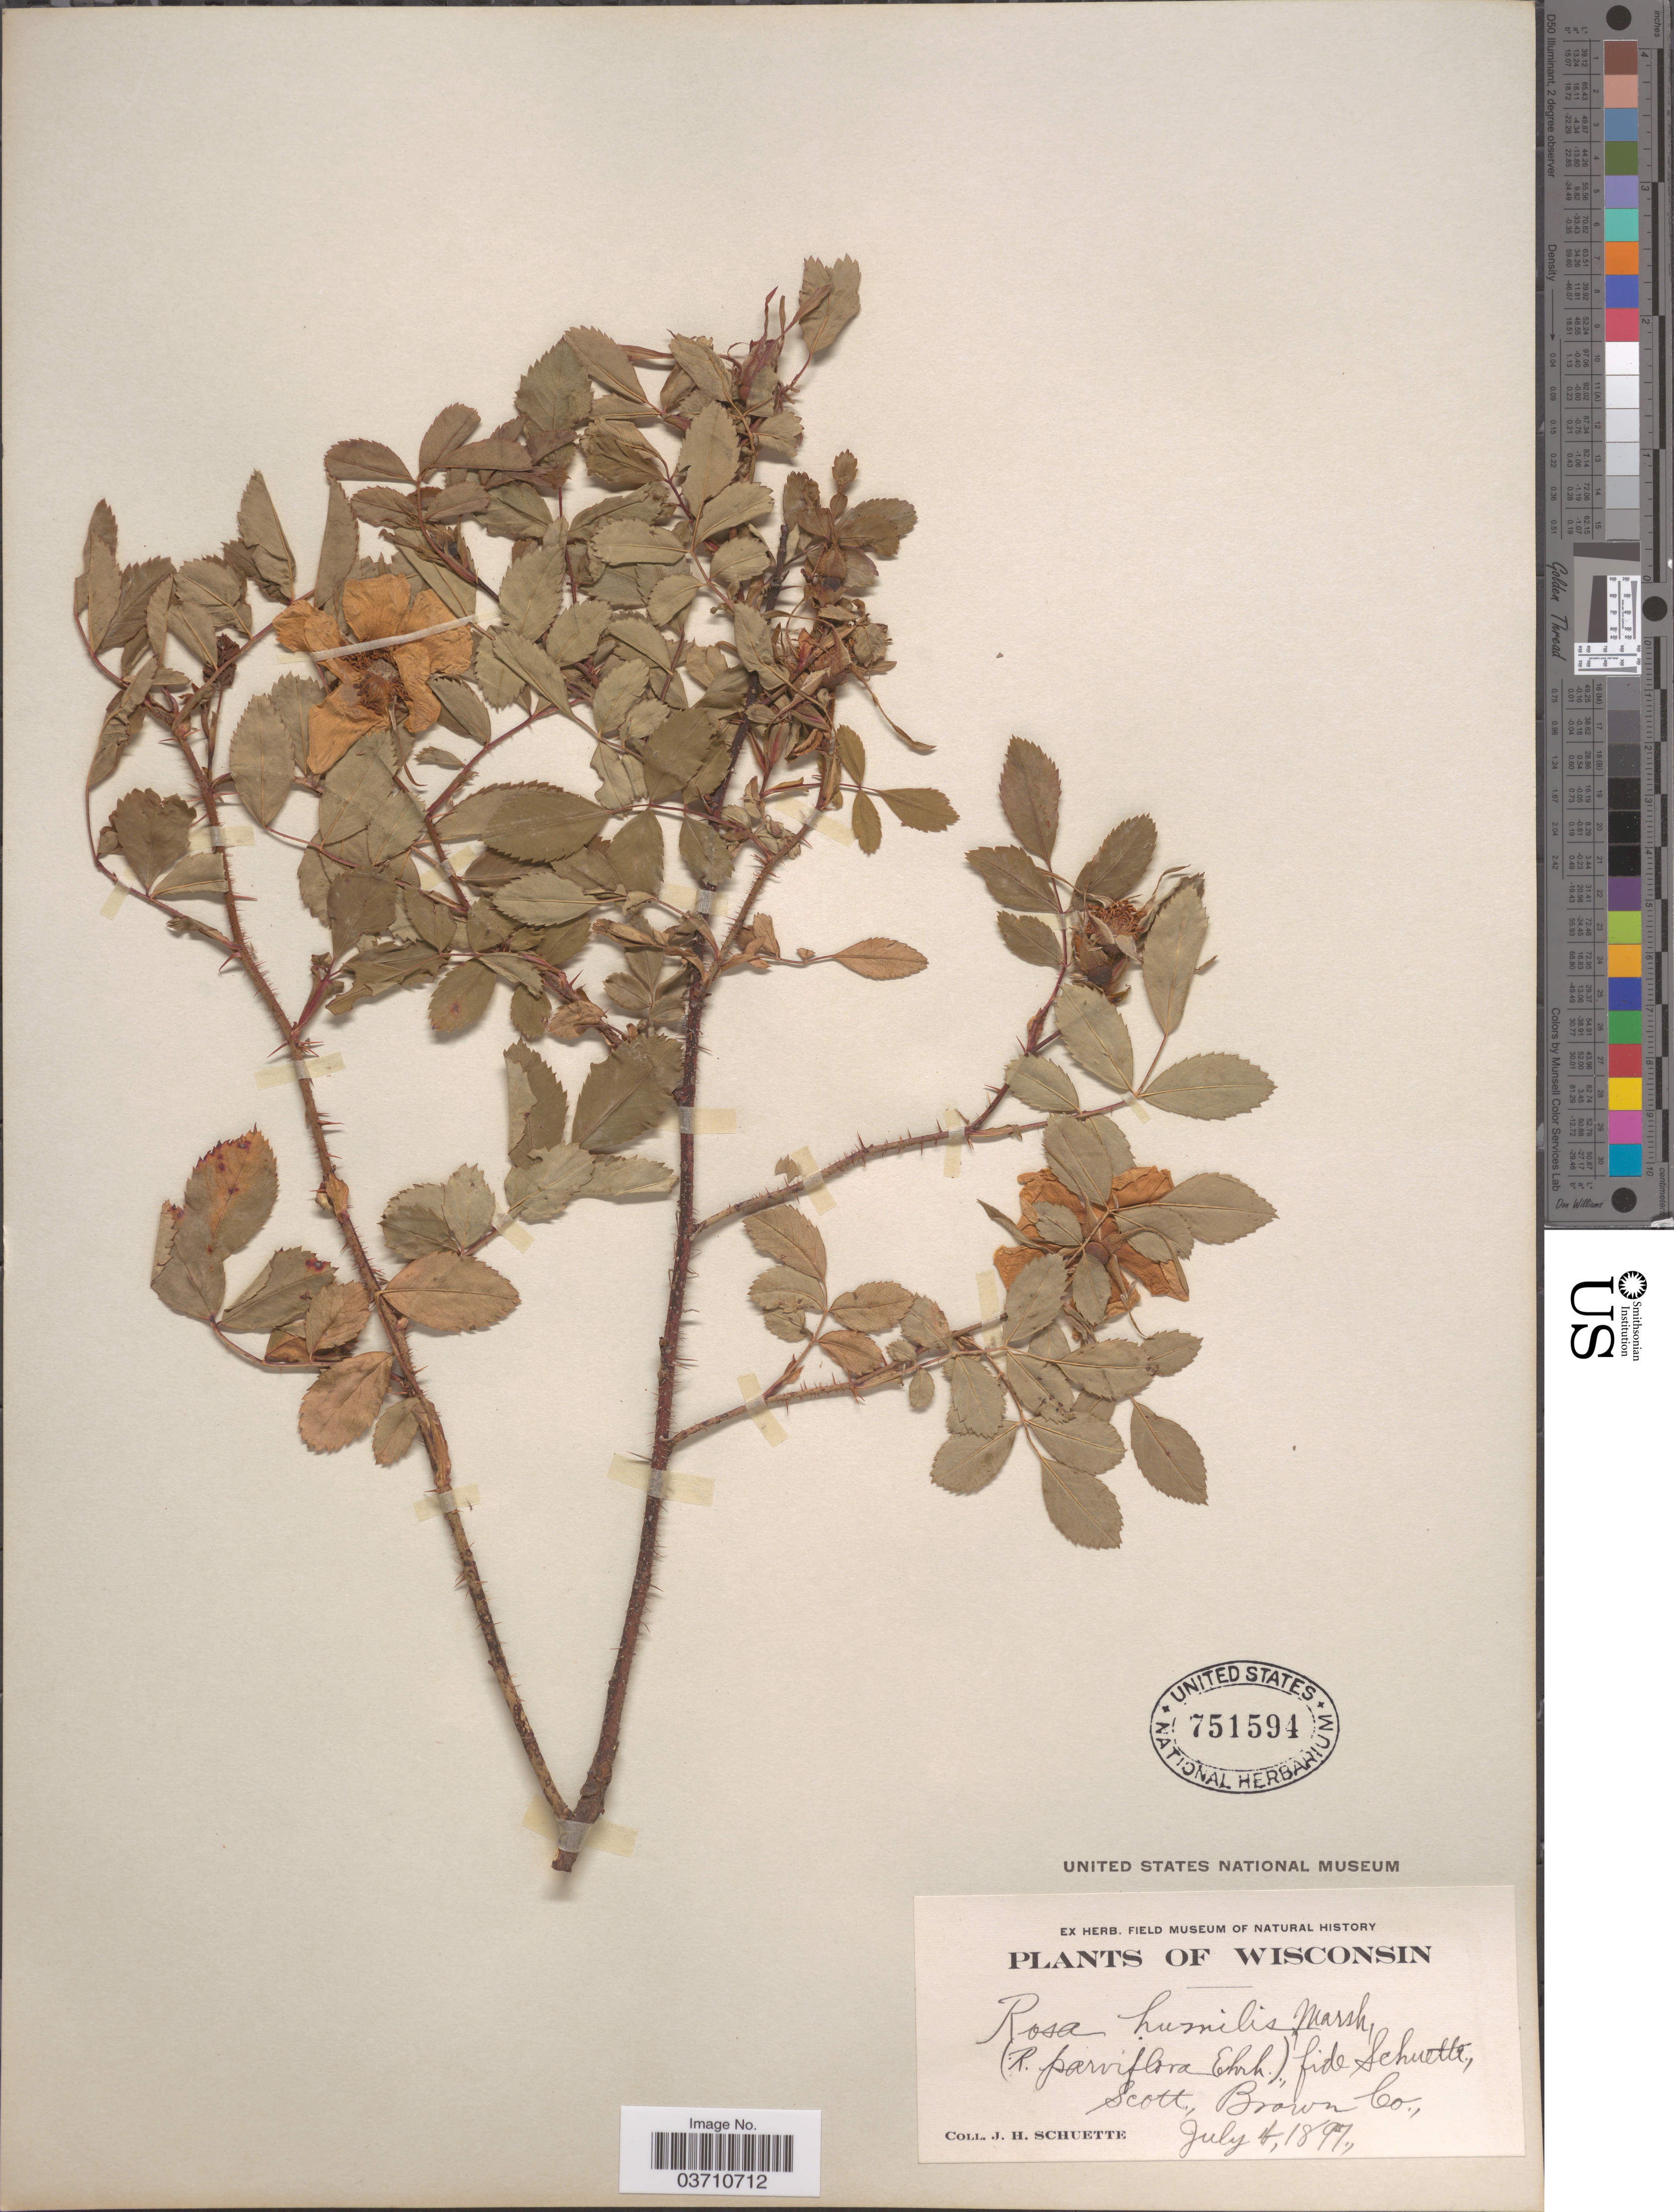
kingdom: Plantae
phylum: Tracheophyta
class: Magnoliopsida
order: Rosales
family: Rosaceae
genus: Rosa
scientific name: Rosa carolina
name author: L.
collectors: J. H. Schuette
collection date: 1897-07-04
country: United States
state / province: Wisconsin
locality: Scott, Brown Co.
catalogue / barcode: US 751594